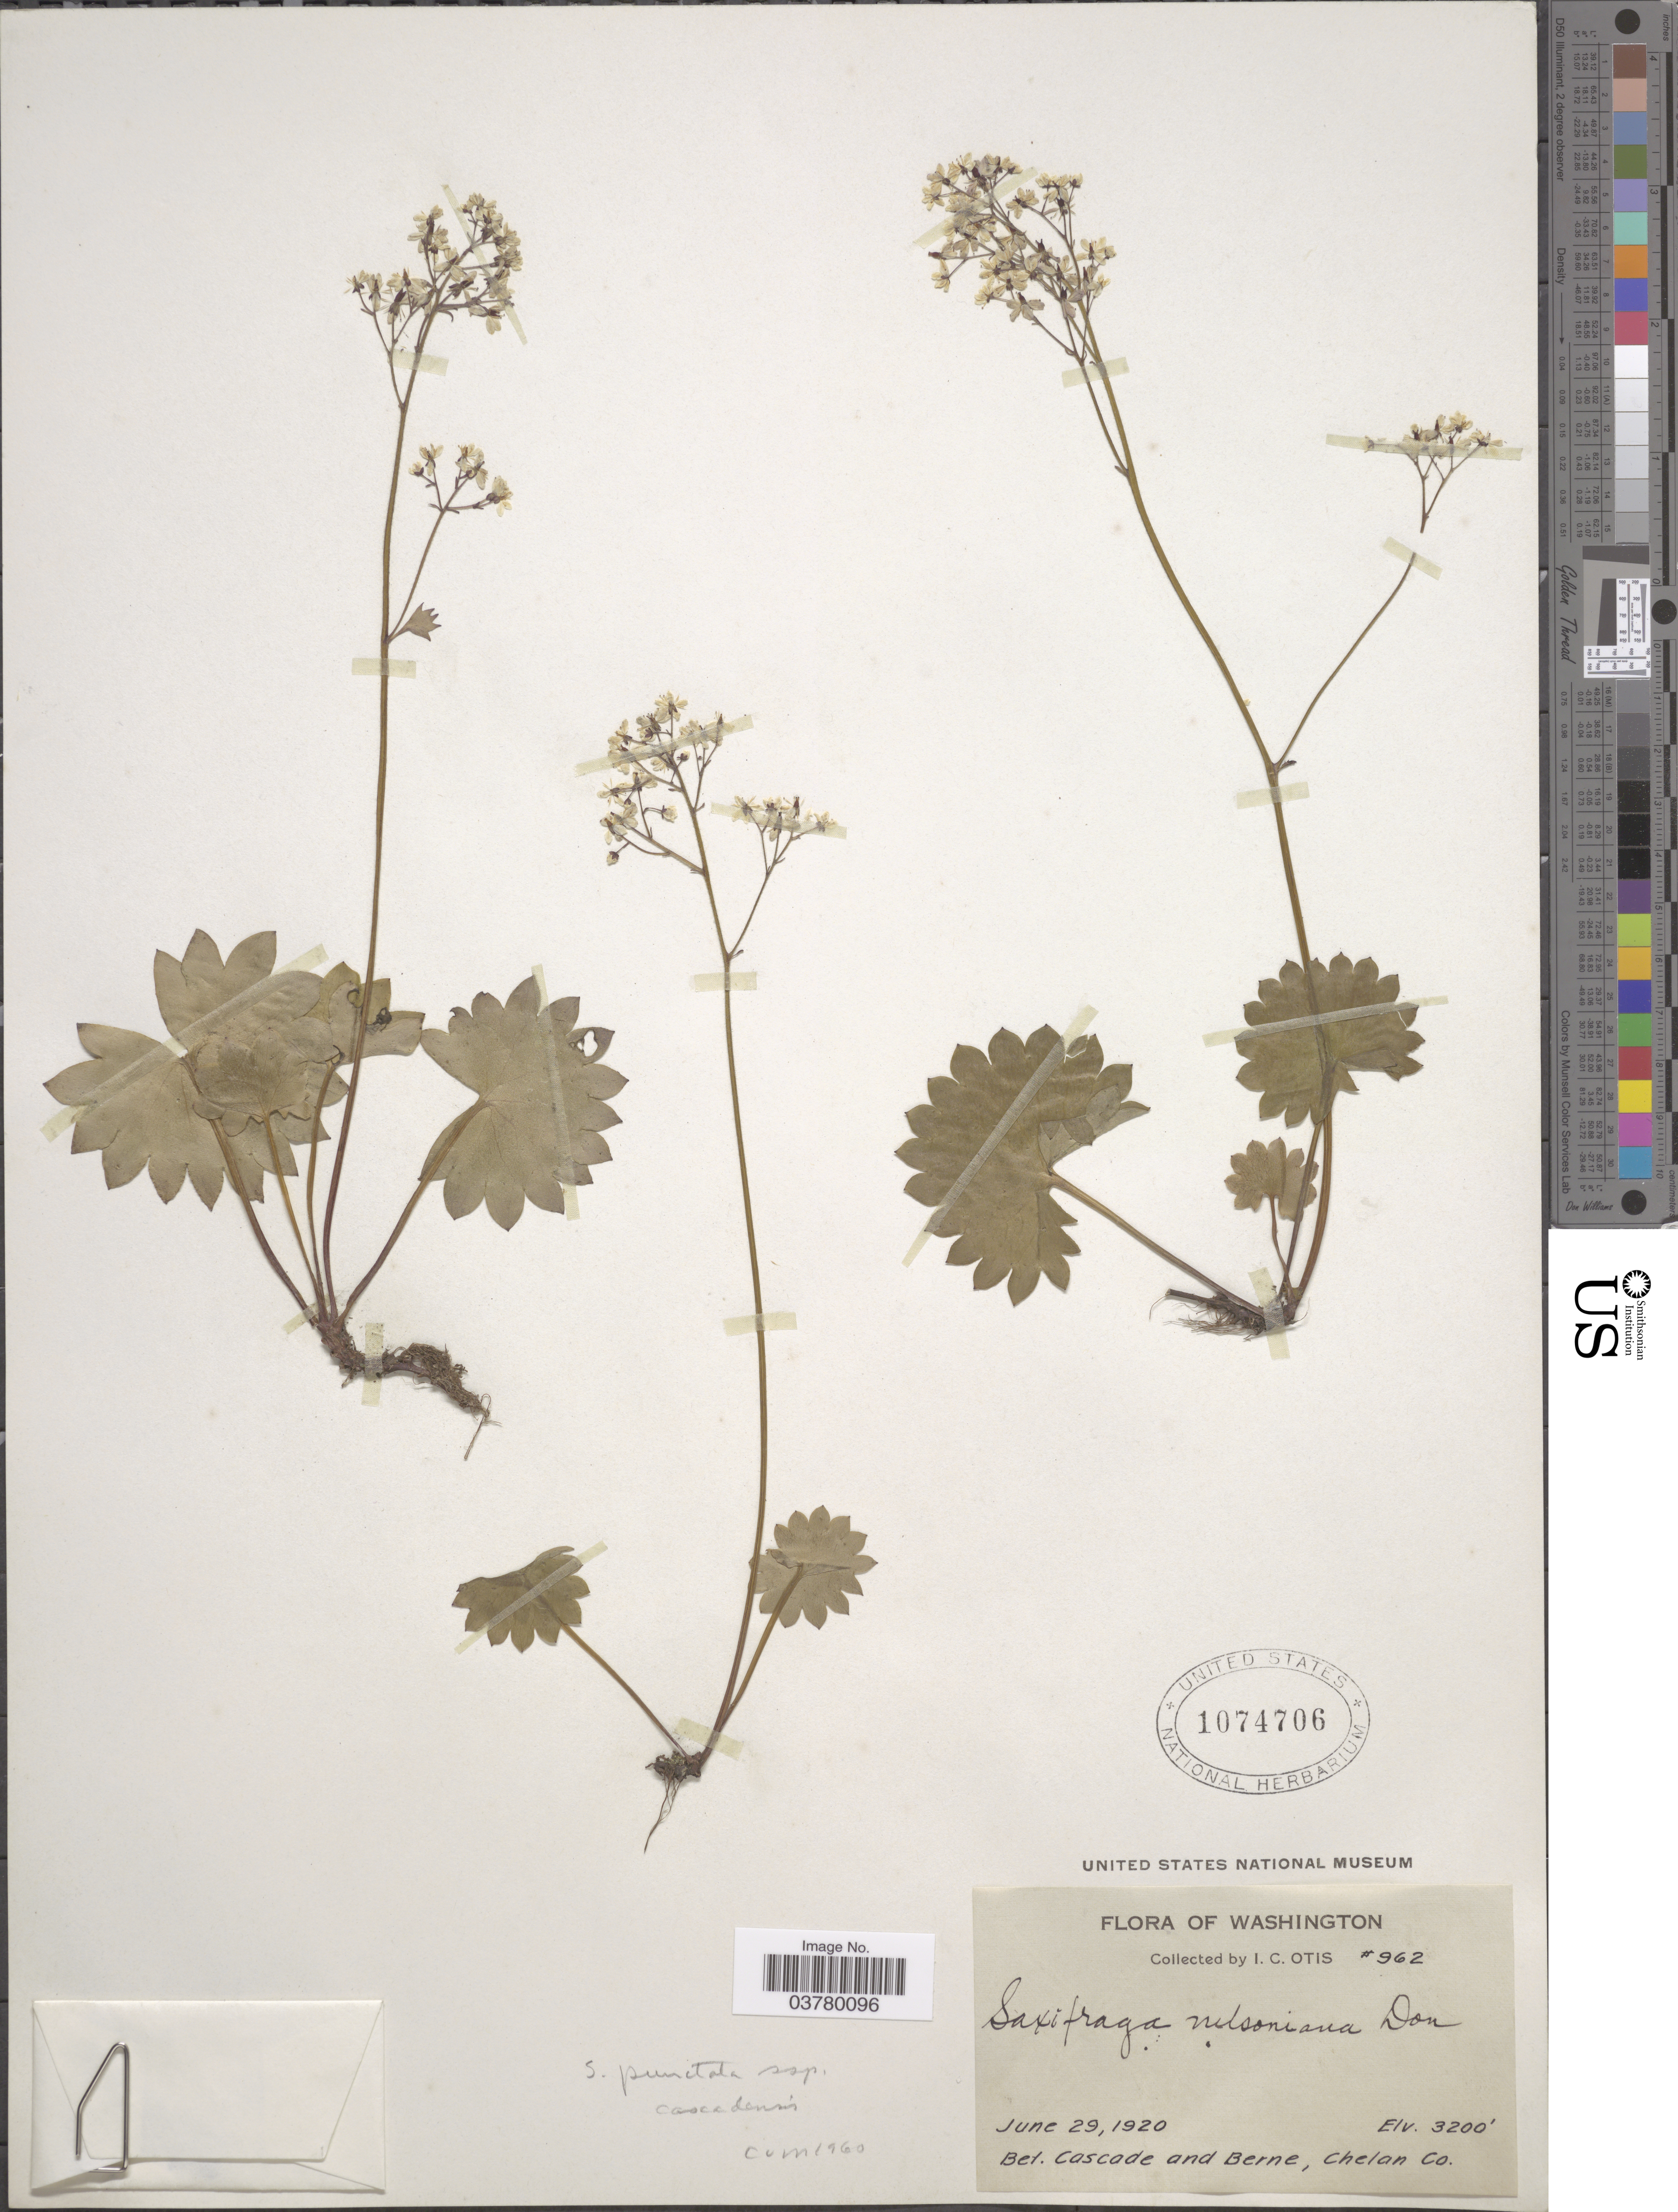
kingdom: Plantae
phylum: Tracheophyta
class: Magnoliopsida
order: Saxifragales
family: Saxifragaceae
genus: Micranthes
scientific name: Micranthes nelsoniana var. cascadensis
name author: (Calder & Savile) Gornall & H. Ohba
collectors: I. C. Otis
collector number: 962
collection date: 1920-06-29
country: United States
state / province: Washington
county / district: Chelan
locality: Bet. Cascade and Berne, Chelan Co.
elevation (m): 975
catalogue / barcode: US 1074706